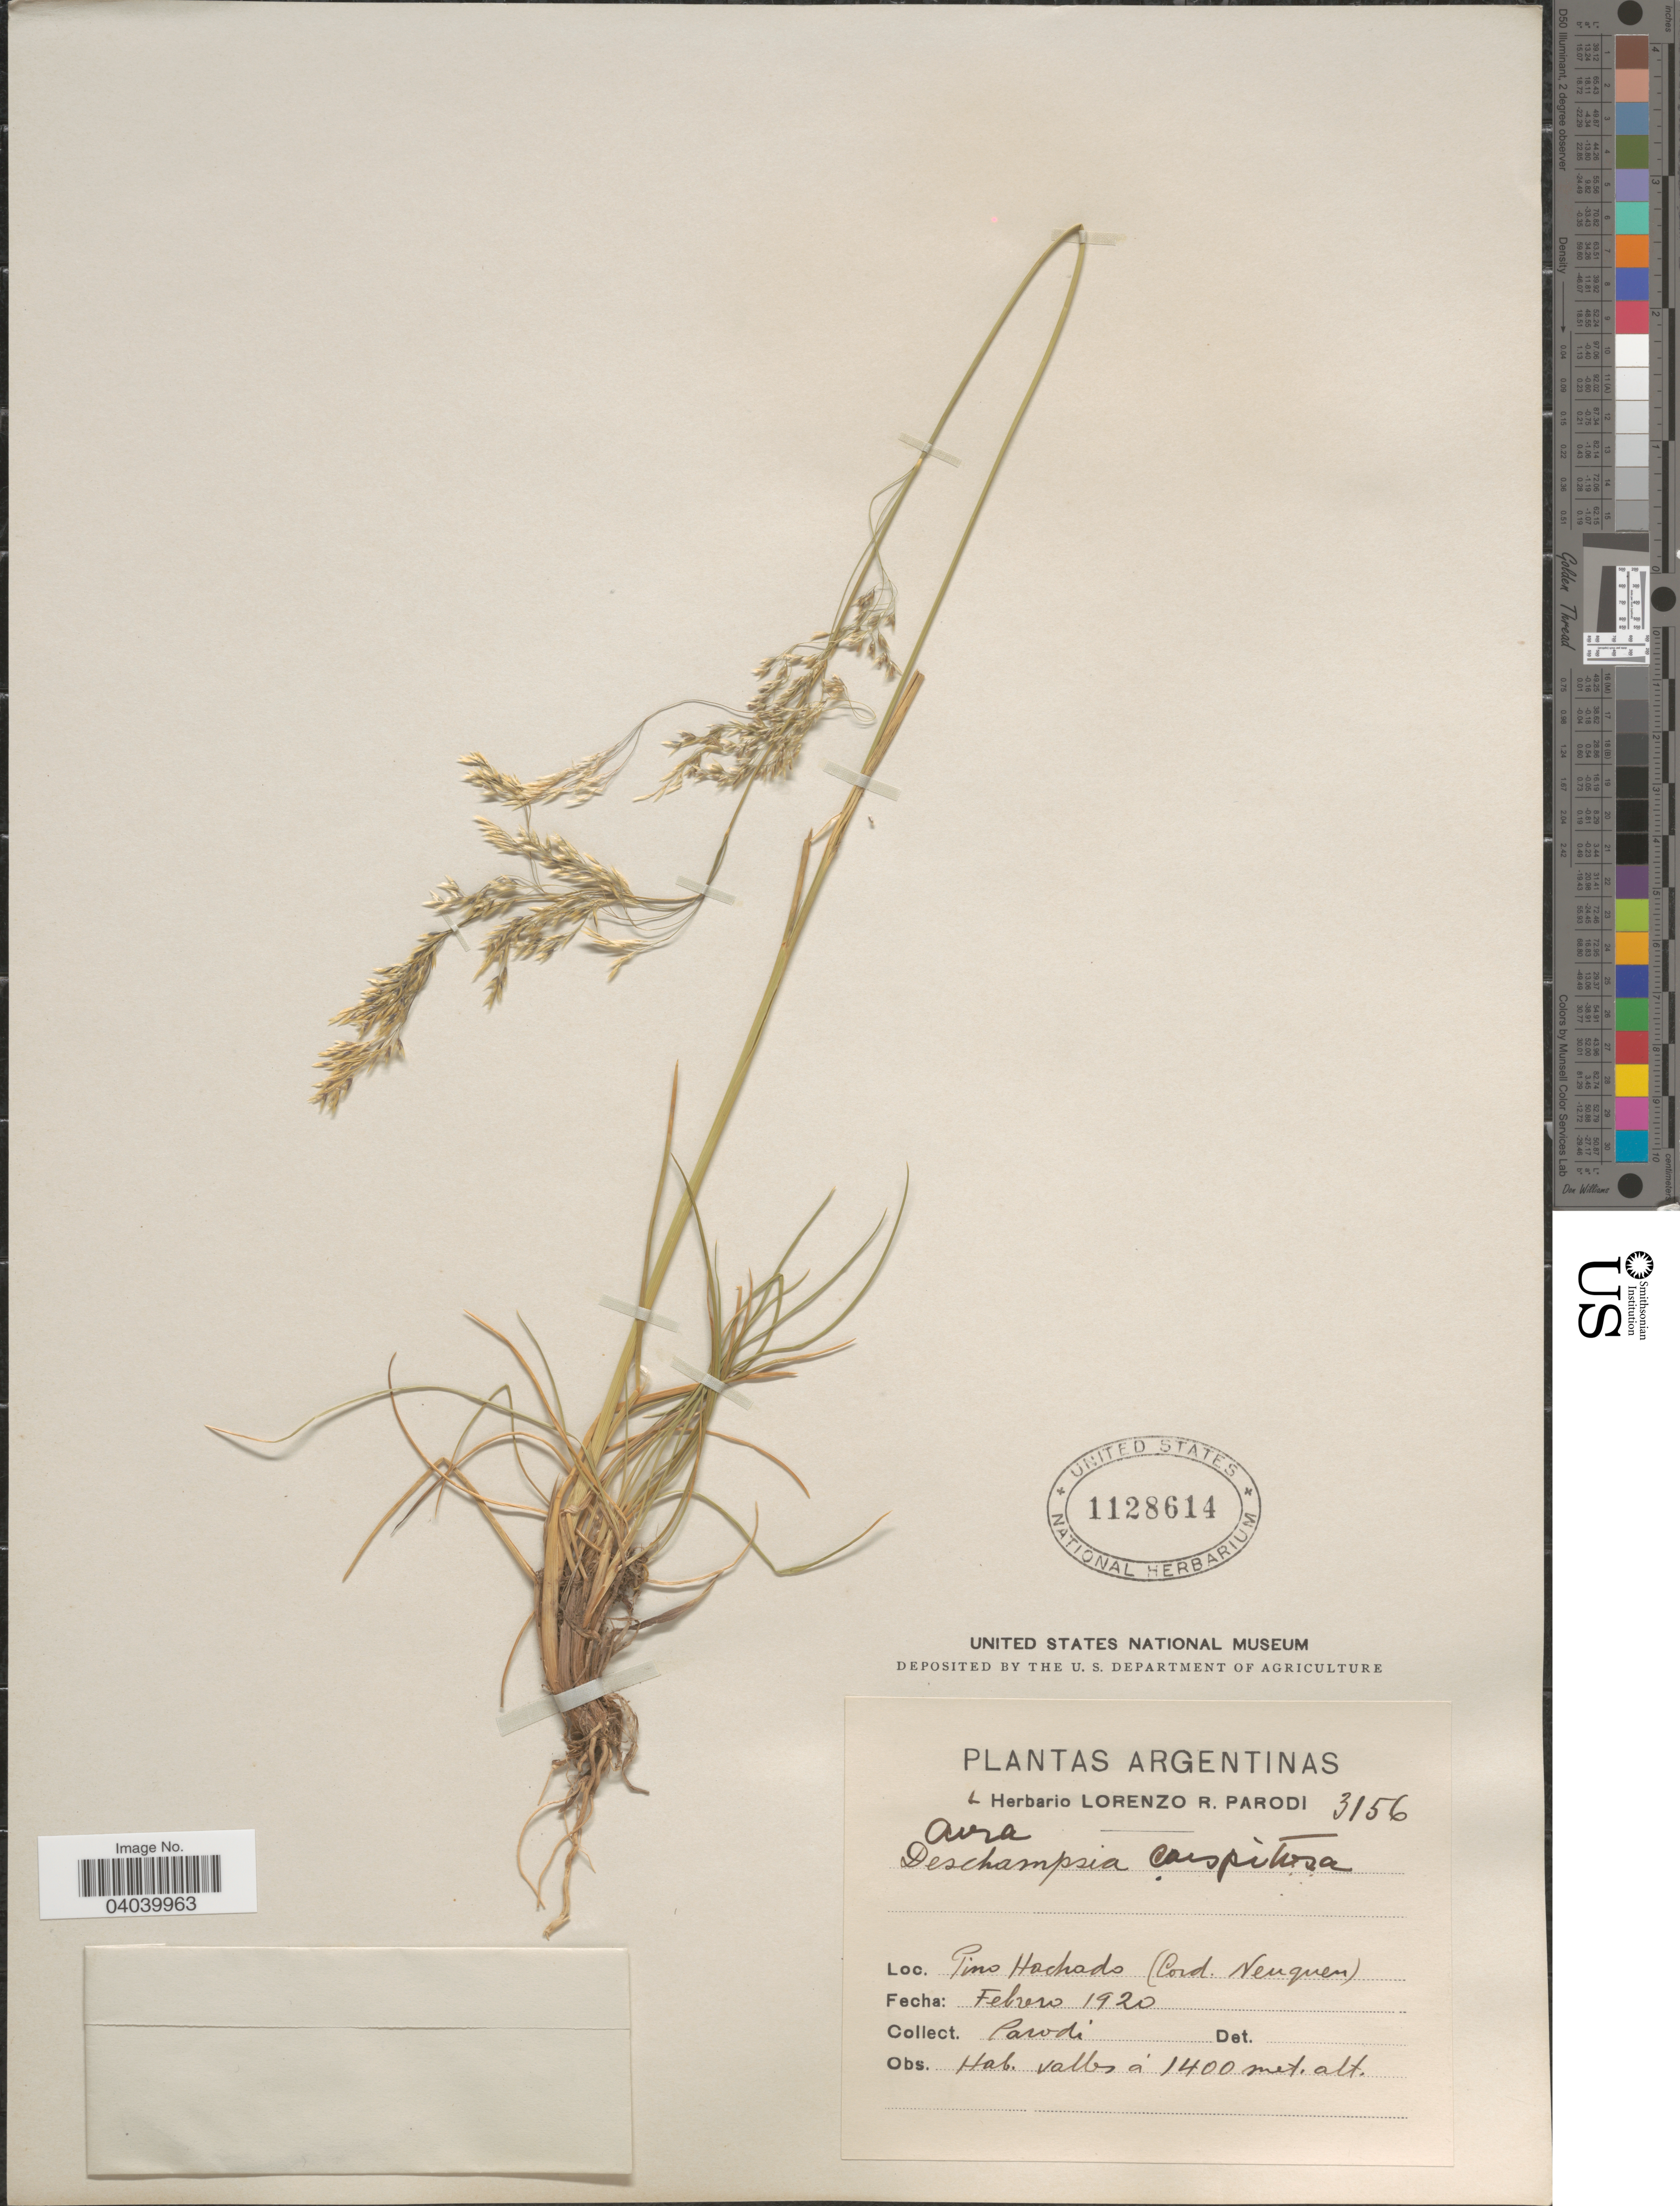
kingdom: Plantae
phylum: Tracheophyta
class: Liliopsida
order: Poales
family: Poaceae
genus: Deschampsia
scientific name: Deschampsia cespitosa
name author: (L.) P. Beauv.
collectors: L. R. Parodi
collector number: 3156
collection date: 1920-02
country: Argentina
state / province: Neuquen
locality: Pino Hachado (Cord. Neuquen).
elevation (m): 1400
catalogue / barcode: US 1128614